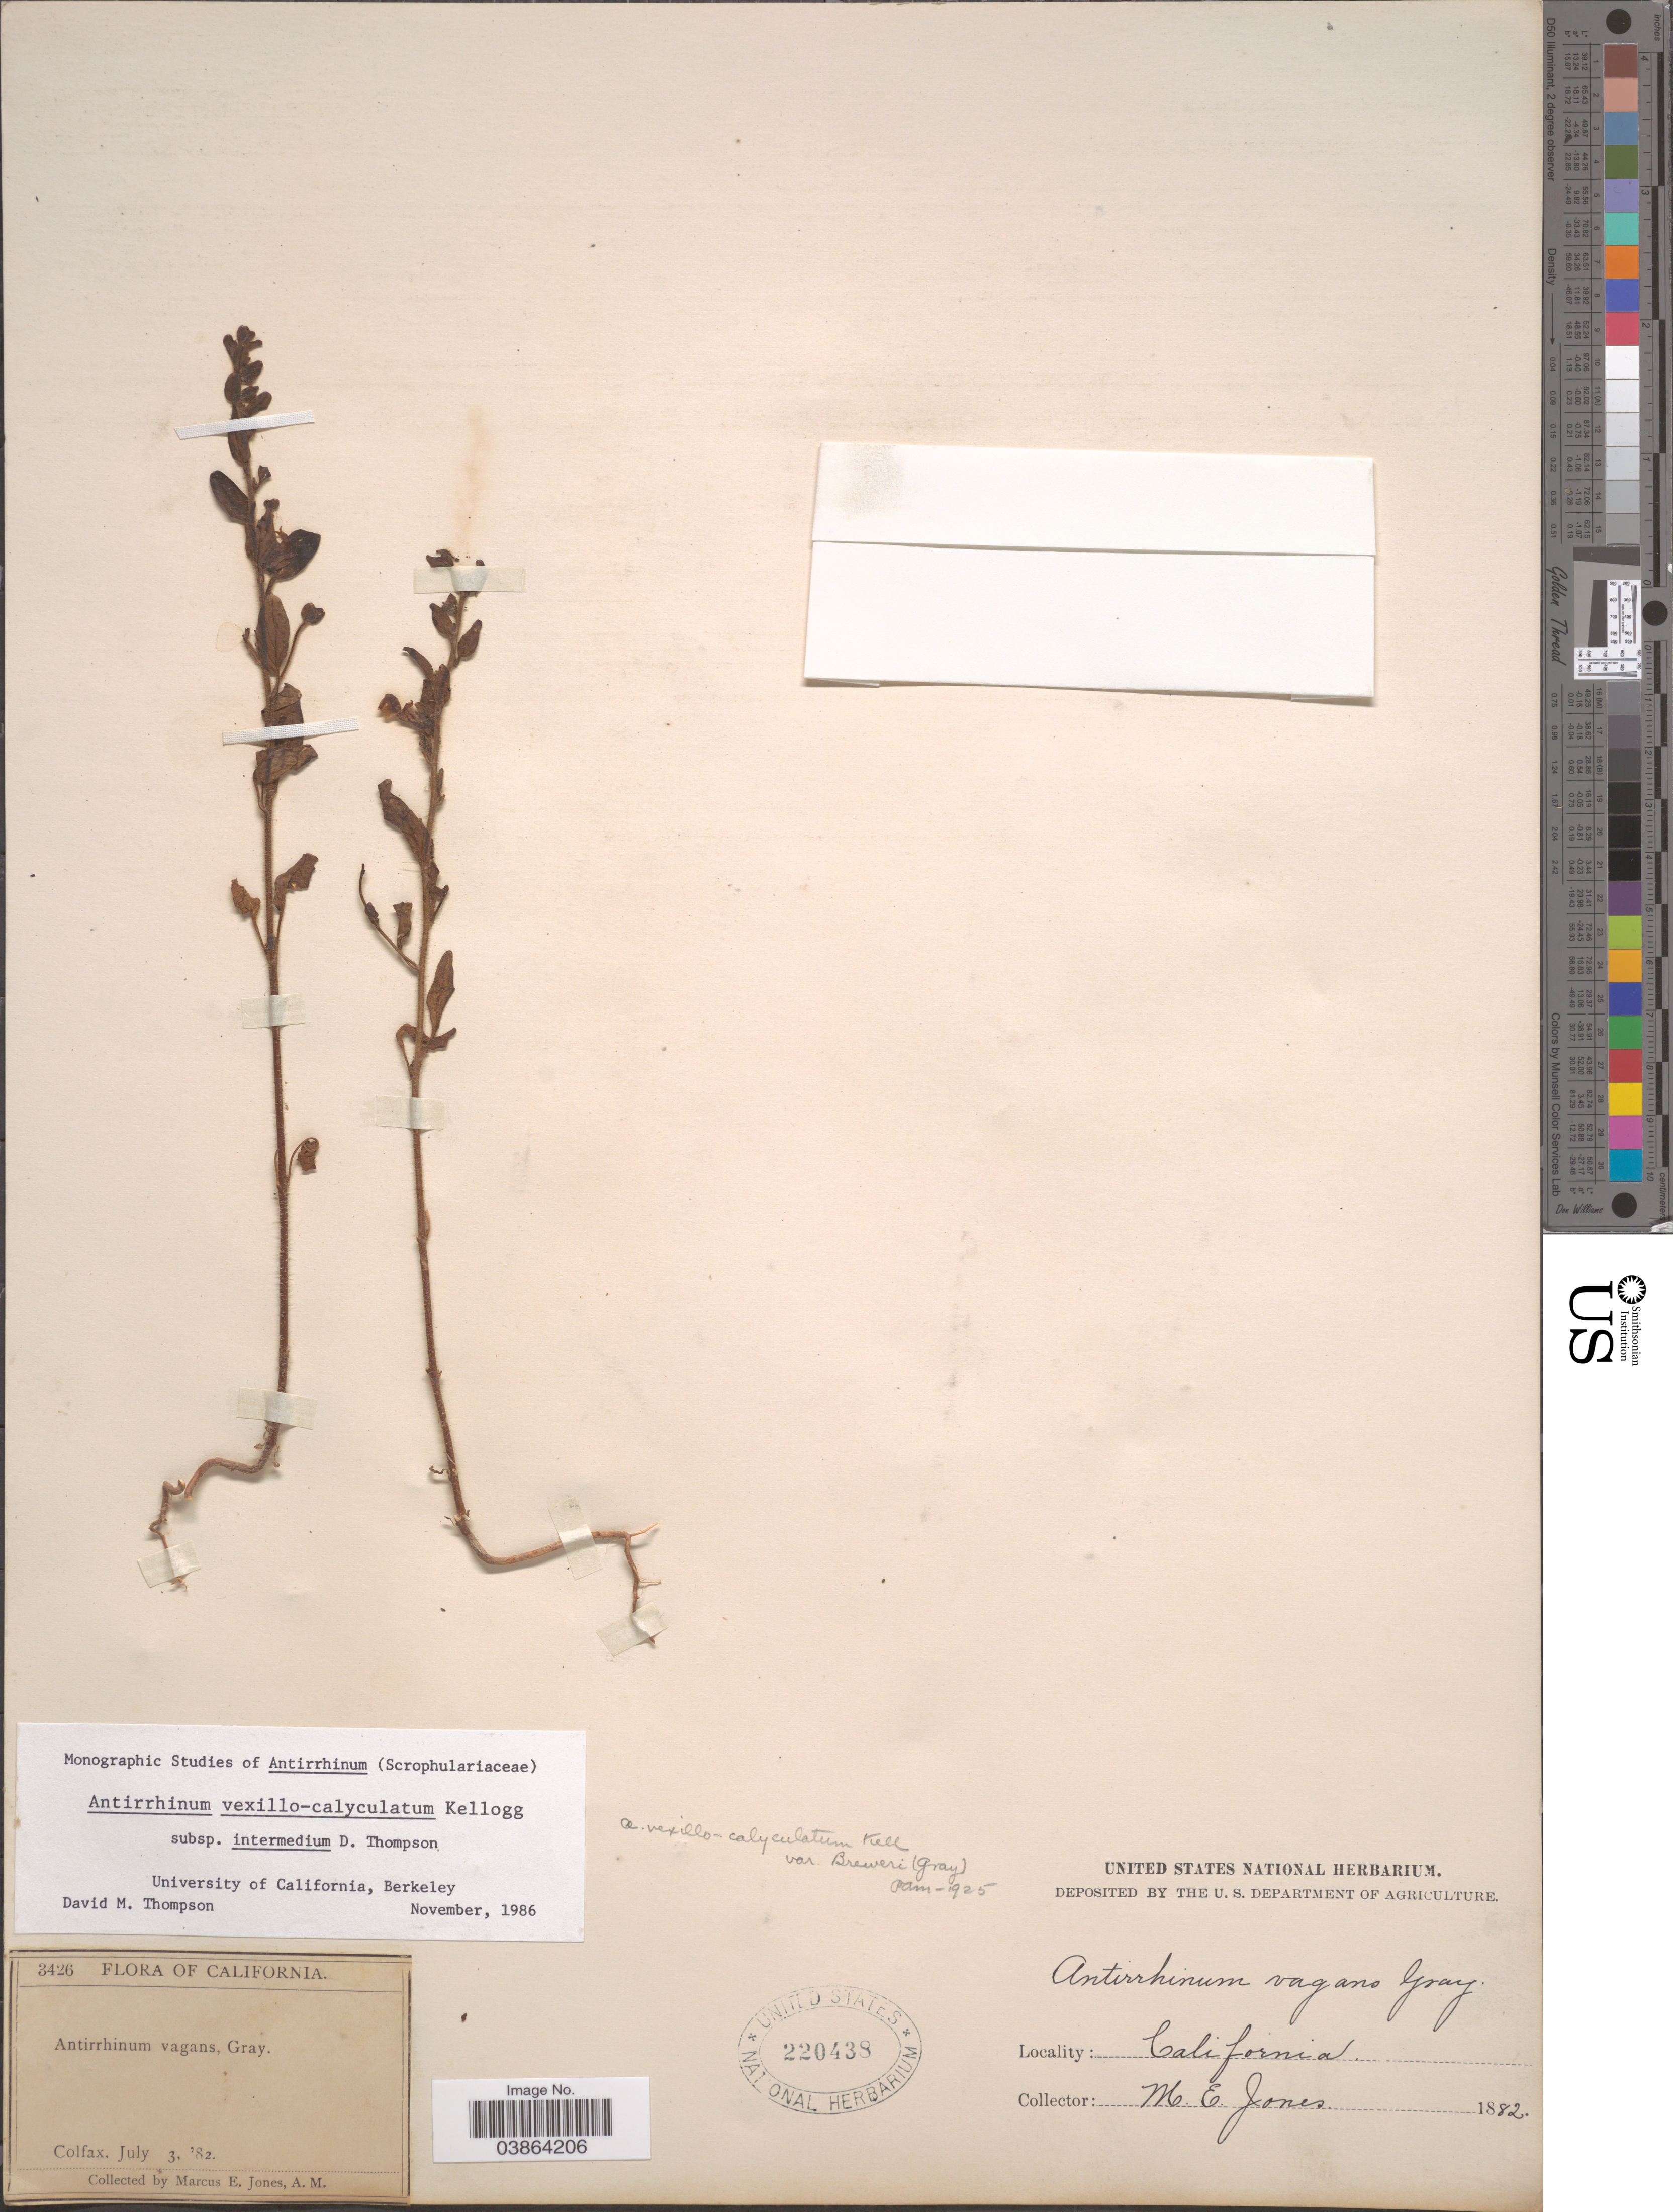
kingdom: Plantae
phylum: Tracheophyta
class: Magnoliopsida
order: Lamiales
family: Plantaginaceae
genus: Sairocarpus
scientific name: Sairocarpus vexillocalyculatus subsp. intermedius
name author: (D.M. Thomps.) Barringer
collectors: M. E. Jones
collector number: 3426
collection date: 1882-07-03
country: United States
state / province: California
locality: Colfax.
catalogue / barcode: US 220438